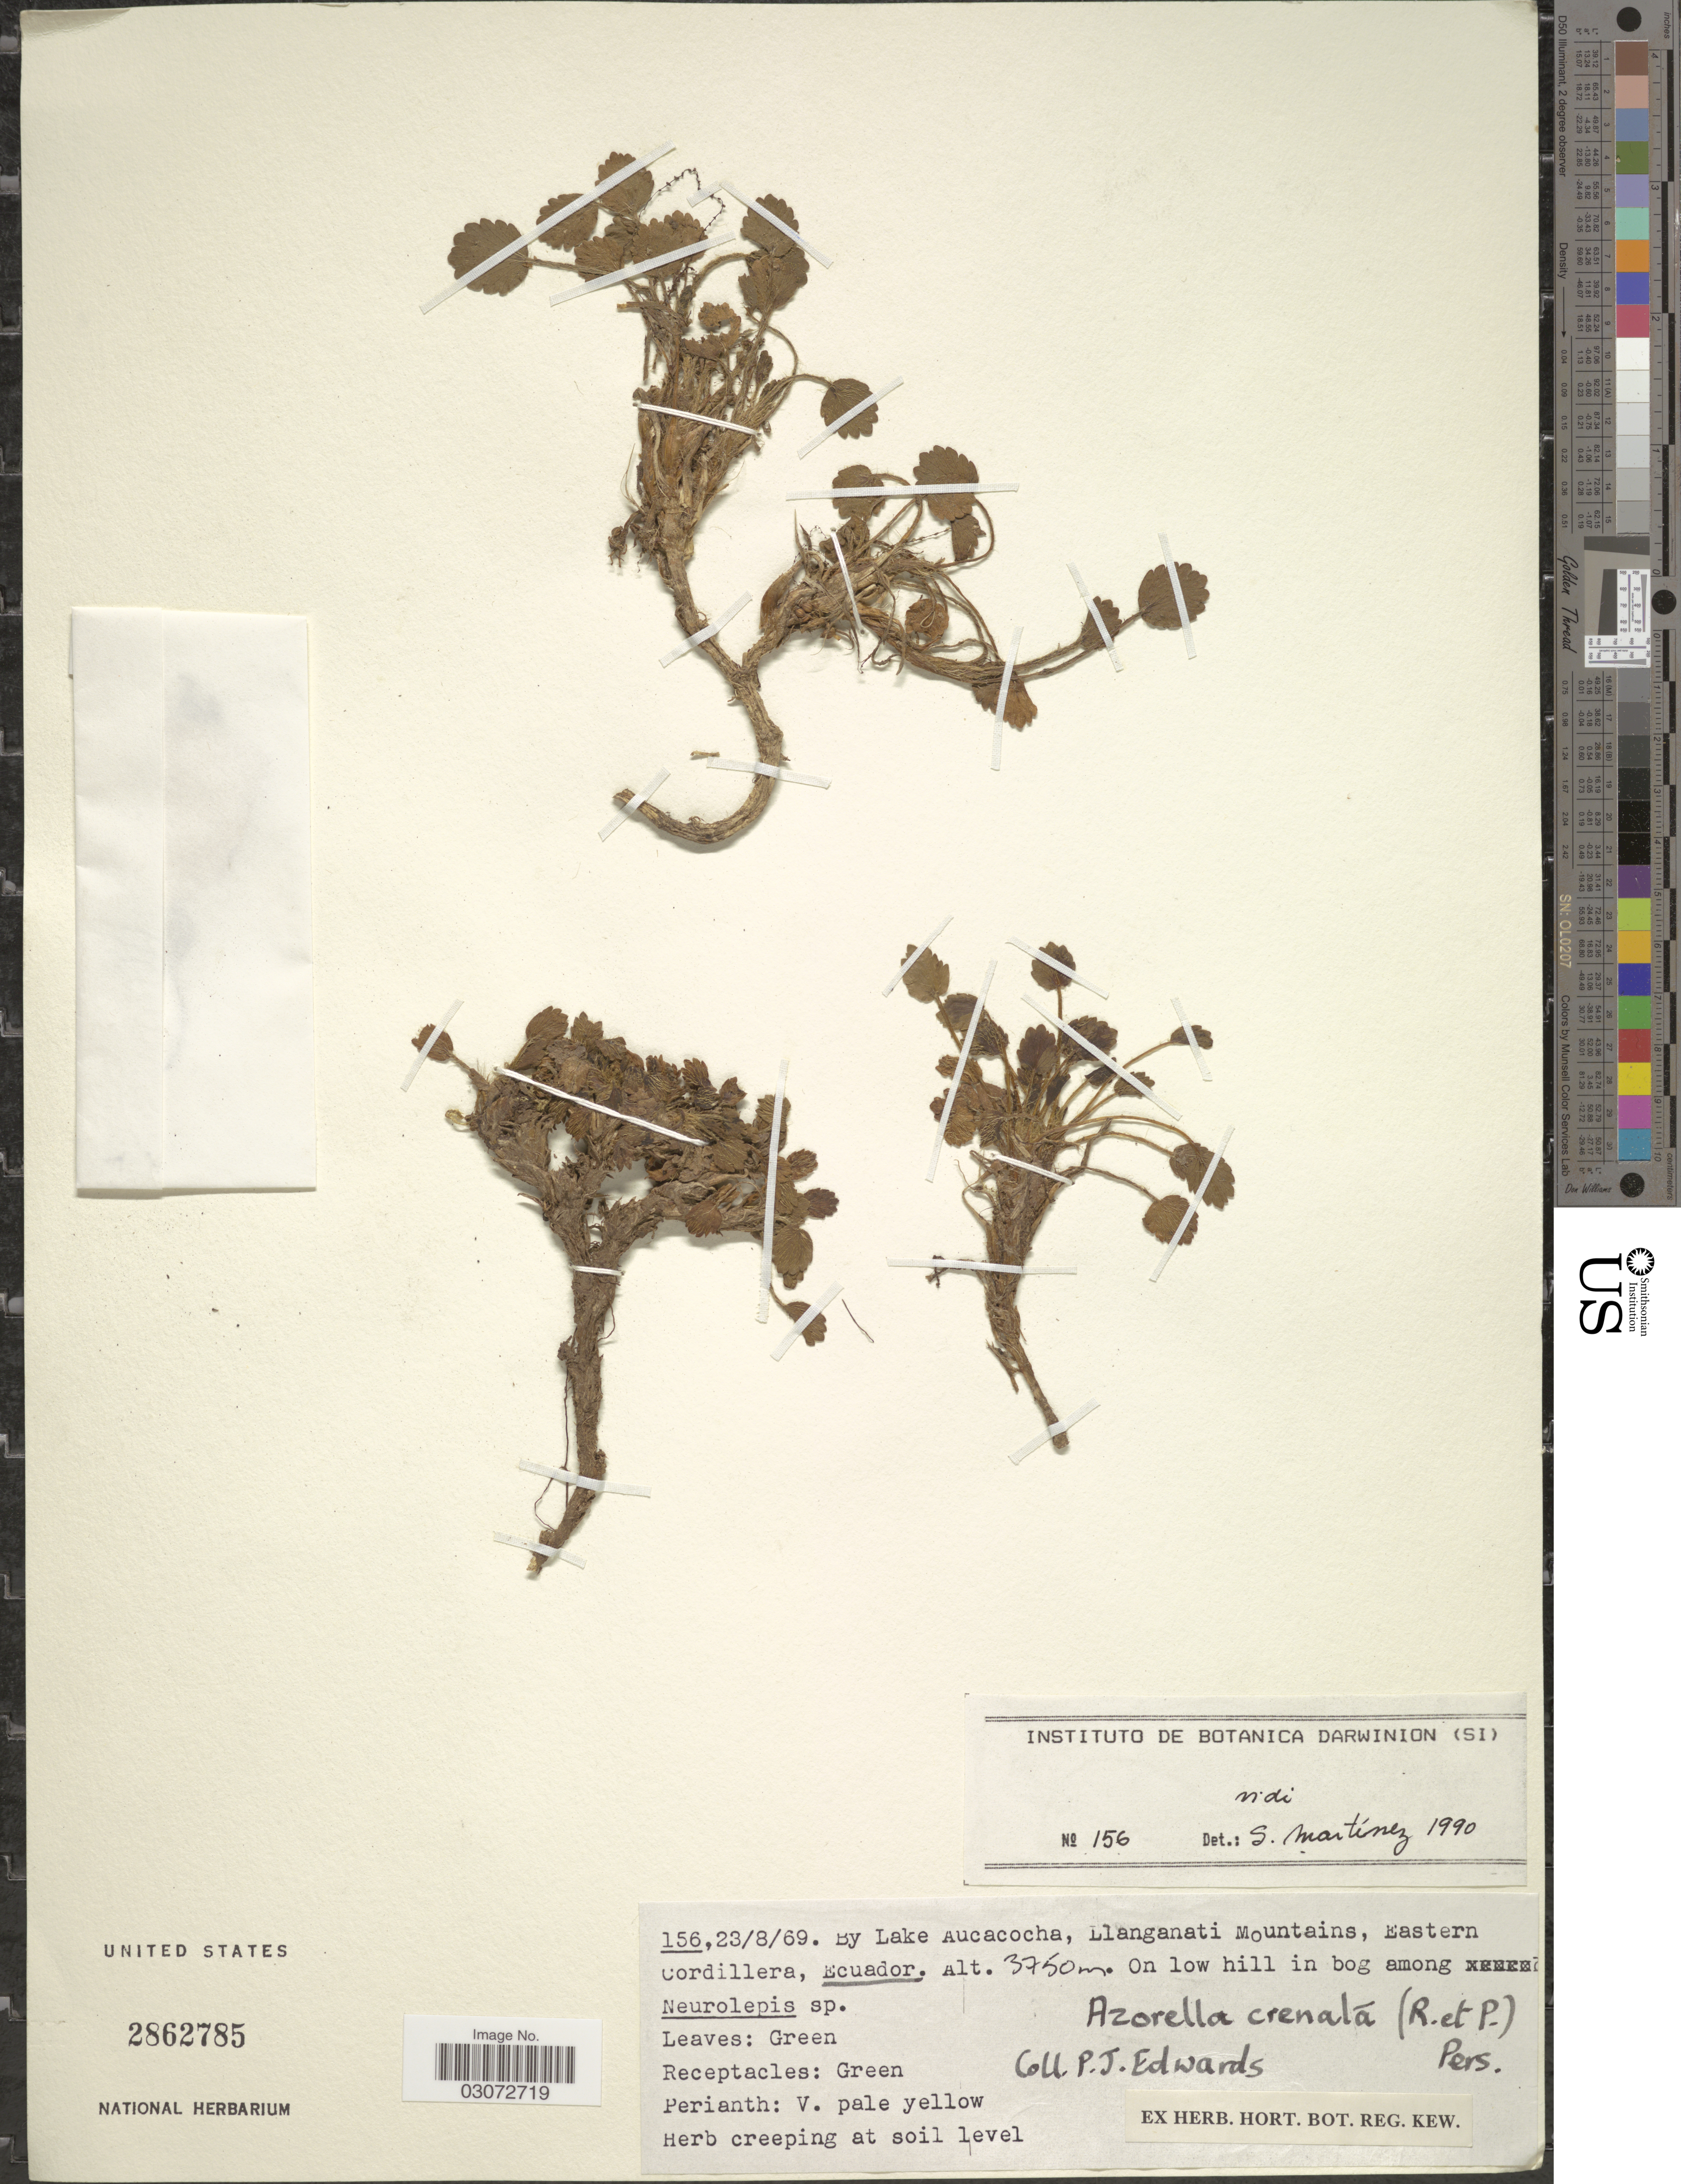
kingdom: Plantae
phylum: Tracheophyta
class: Magnoliopsida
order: Apiales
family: Apiaceae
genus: Azorella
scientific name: Azorella crenata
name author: (Ruiz & Pav.) Pers.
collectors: P. Edwards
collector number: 156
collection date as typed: Transcribed d/m/y: 23/8/69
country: Ecuador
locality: By Lake Aucacocha, Llanganati Mountains, Eastern Cordillera.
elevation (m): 3750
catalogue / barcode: US 2862785